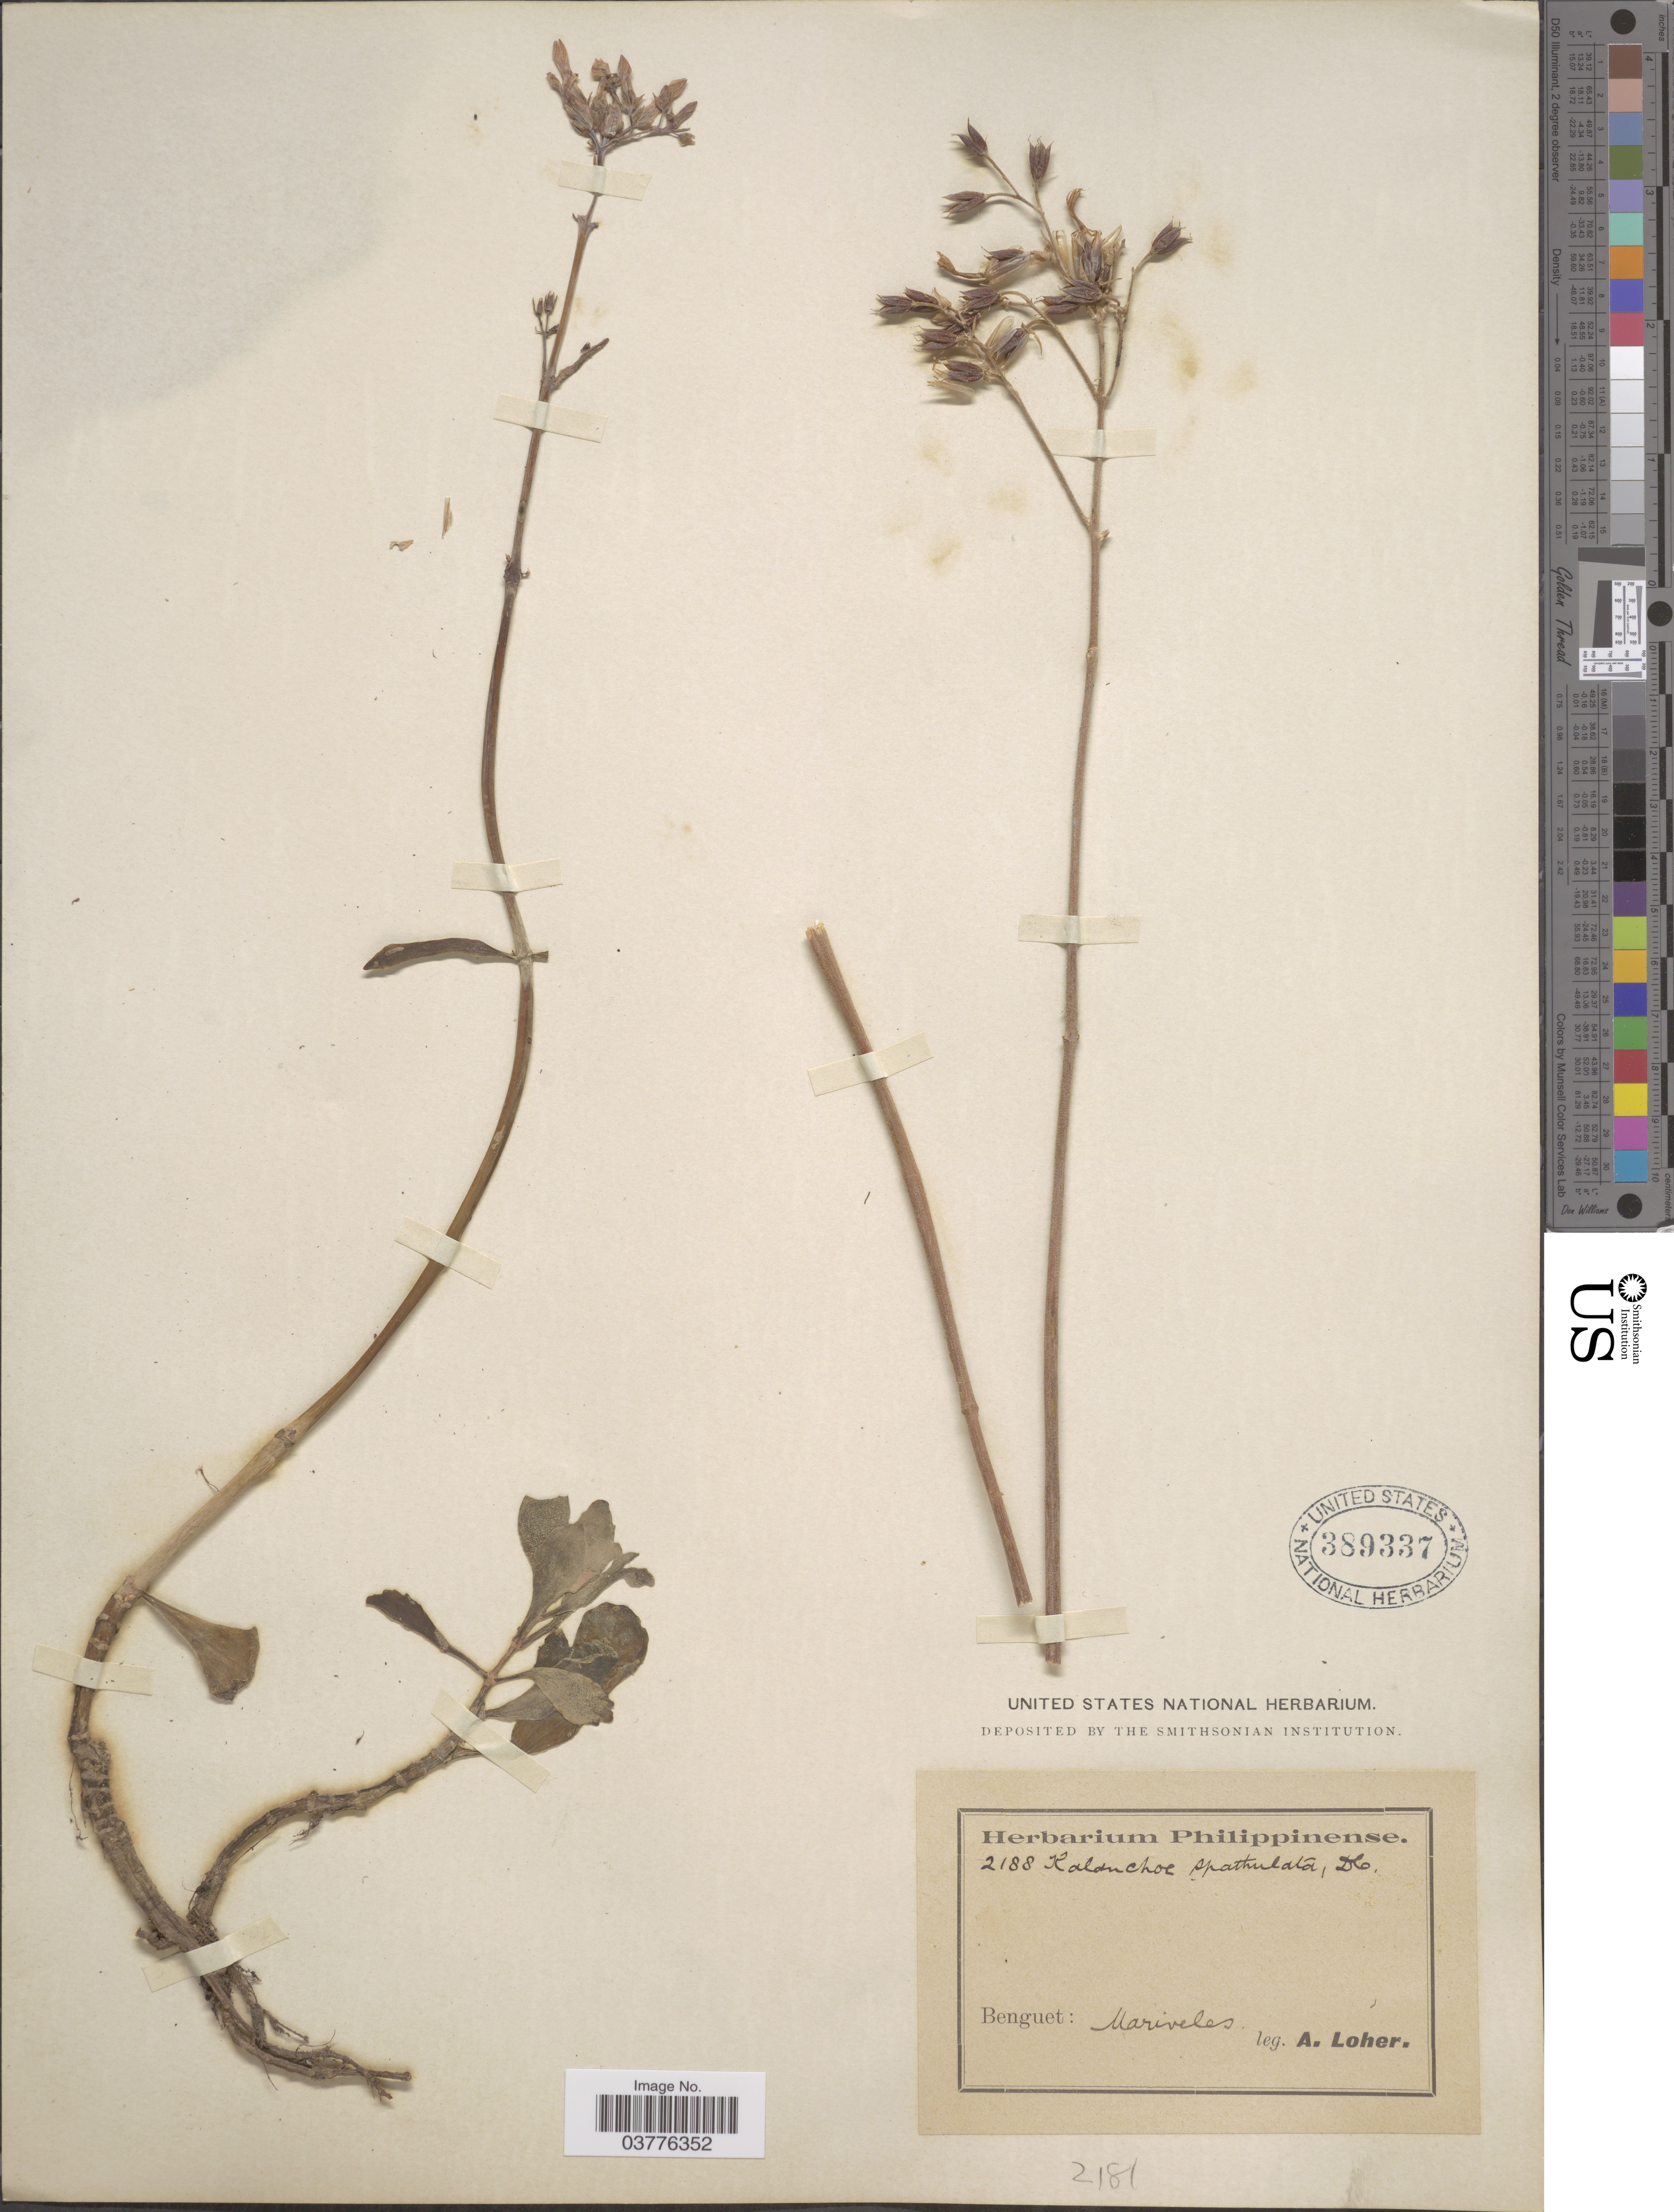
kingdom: Plantae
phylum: Tracheophyta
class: Magnoliopsida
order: Saxifragales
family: Crassulaceae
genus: Kalanchoe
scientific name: Kalanchoe spathulata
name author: DC.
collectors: A. Loher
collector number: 2188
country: Philippines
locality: Benguet: Mariveles.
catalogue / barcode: US 389337